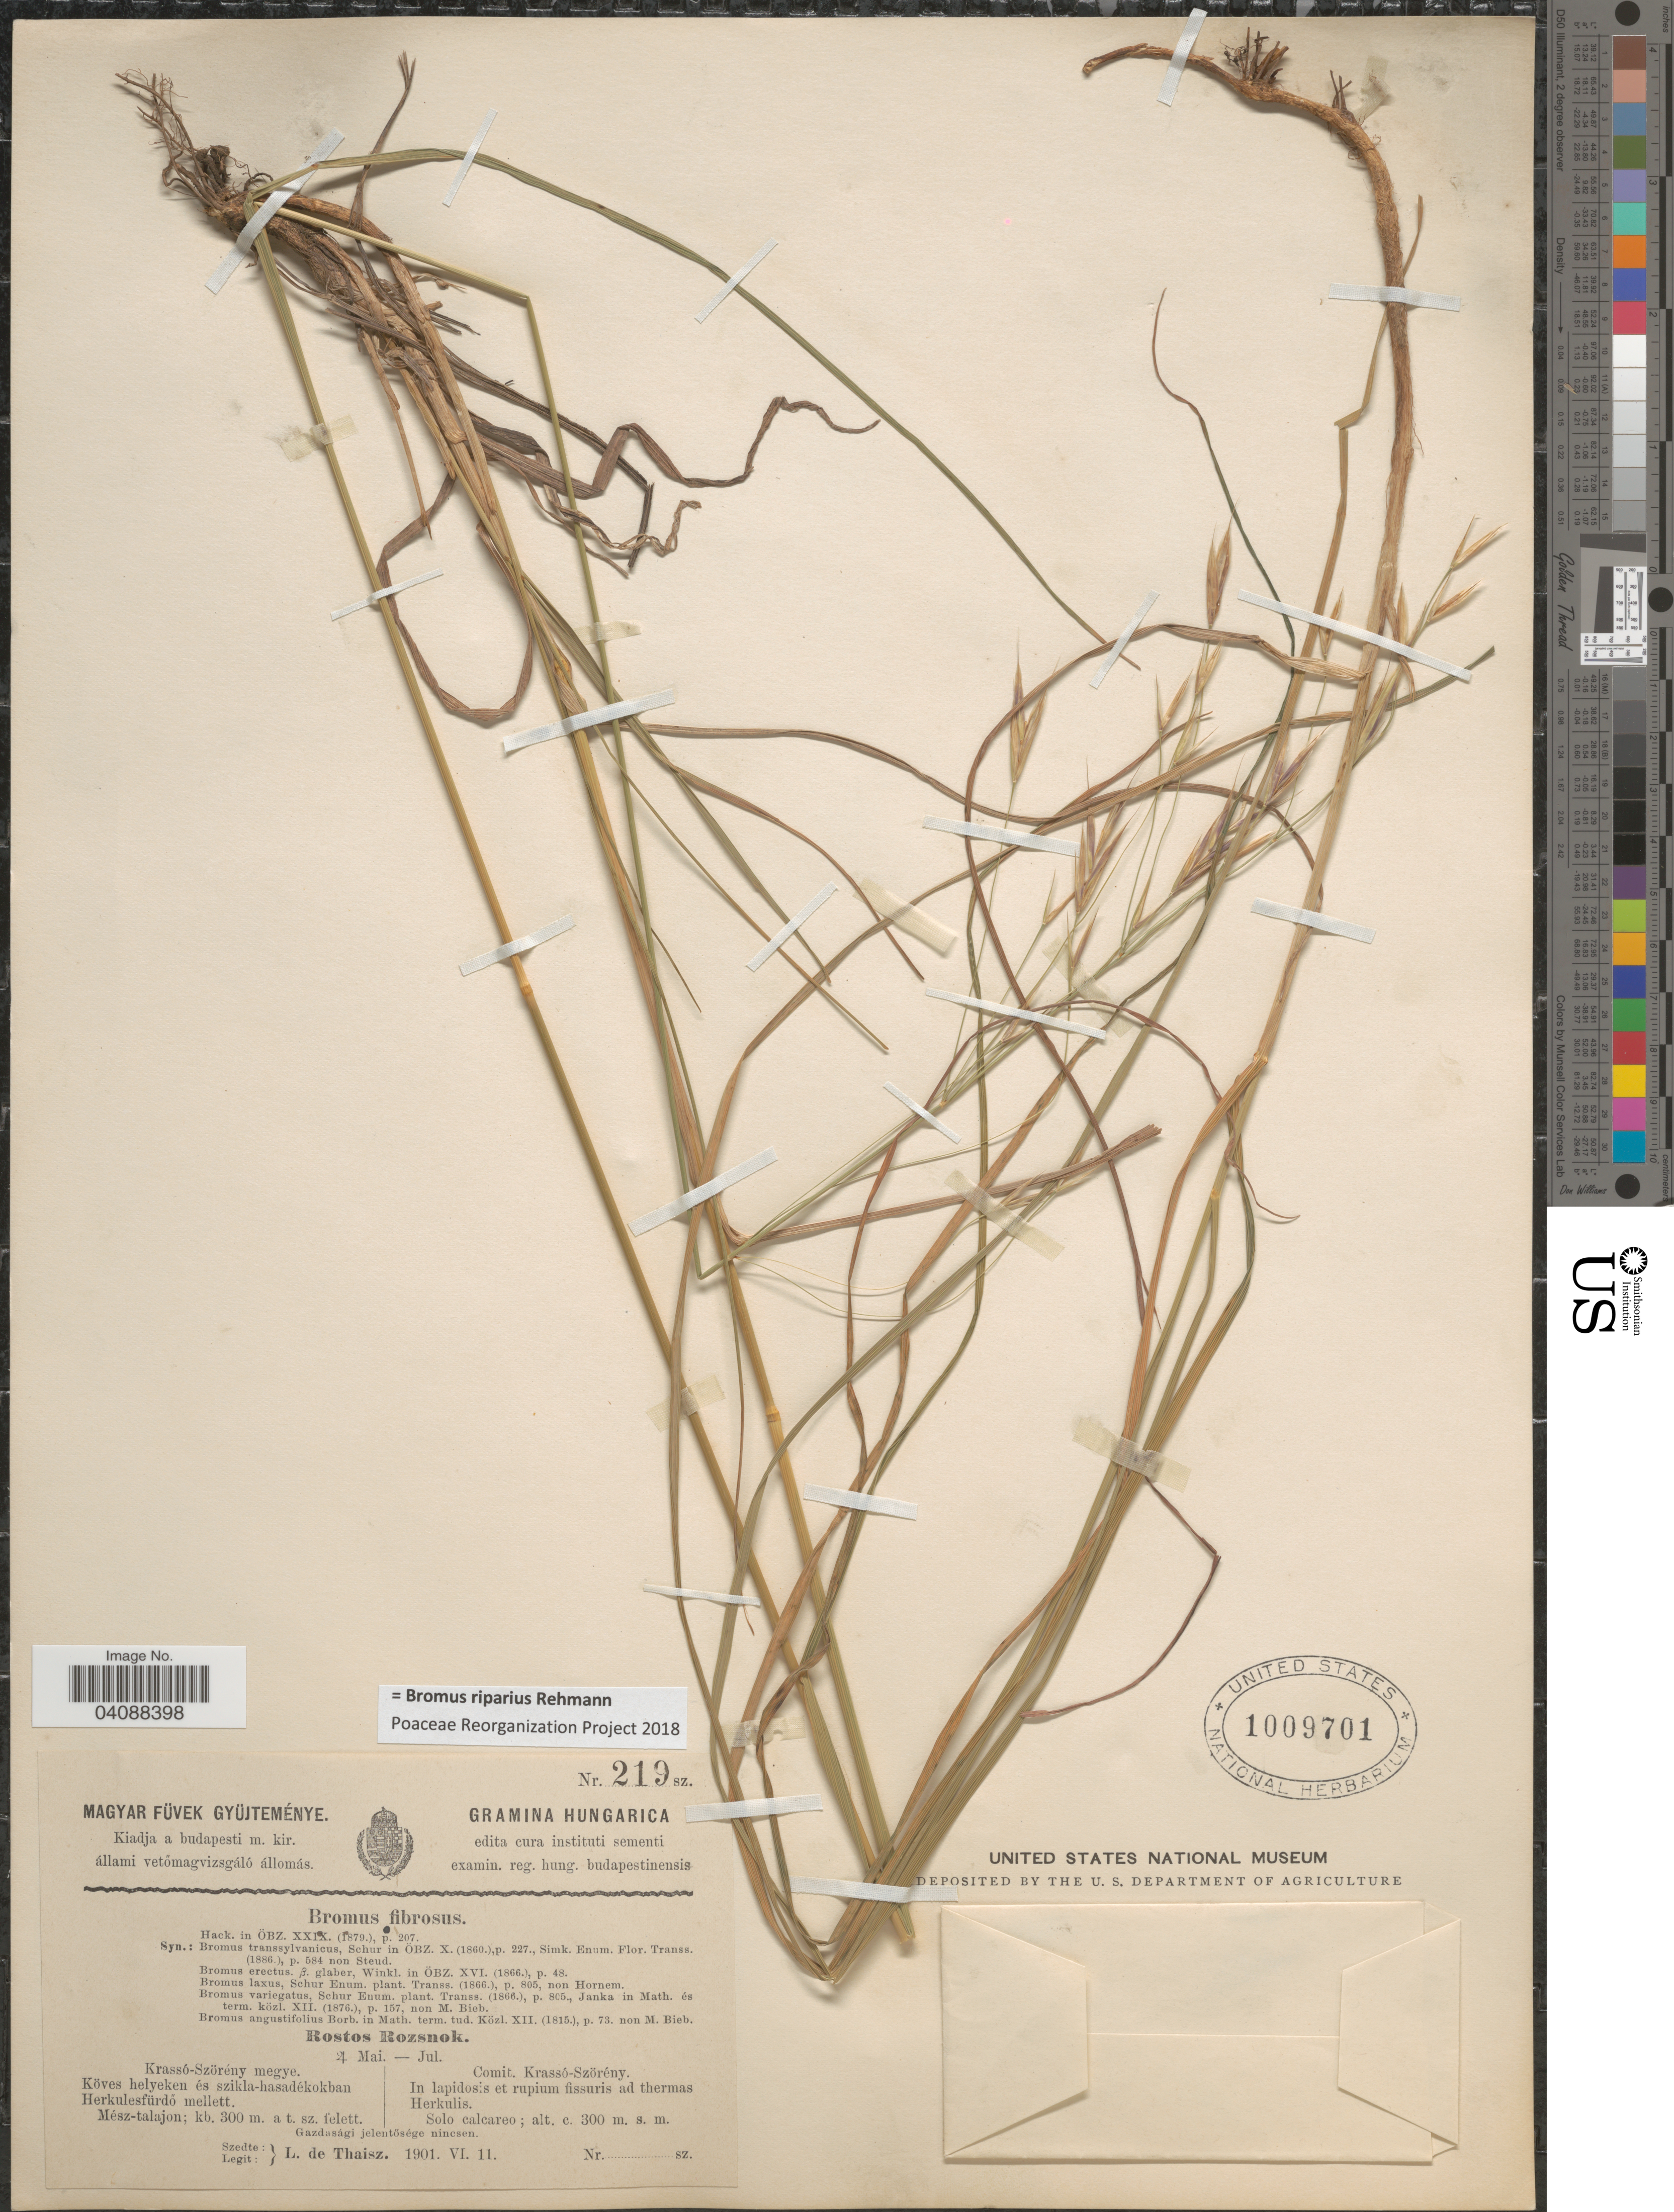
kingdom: Plantae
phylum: Tracheophyta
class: Liliopsida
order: Poales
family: Poaceae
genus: Bromus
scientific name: Bromus riparius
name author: Rehmann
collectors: L. Thaisz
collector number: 219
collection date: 1901-06-11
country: Hungary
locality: Comit. Krassó-Szörény. In lapidosis et rupium fissuris ad thermas Herkulis.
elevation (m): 300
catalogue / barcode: US 1009701